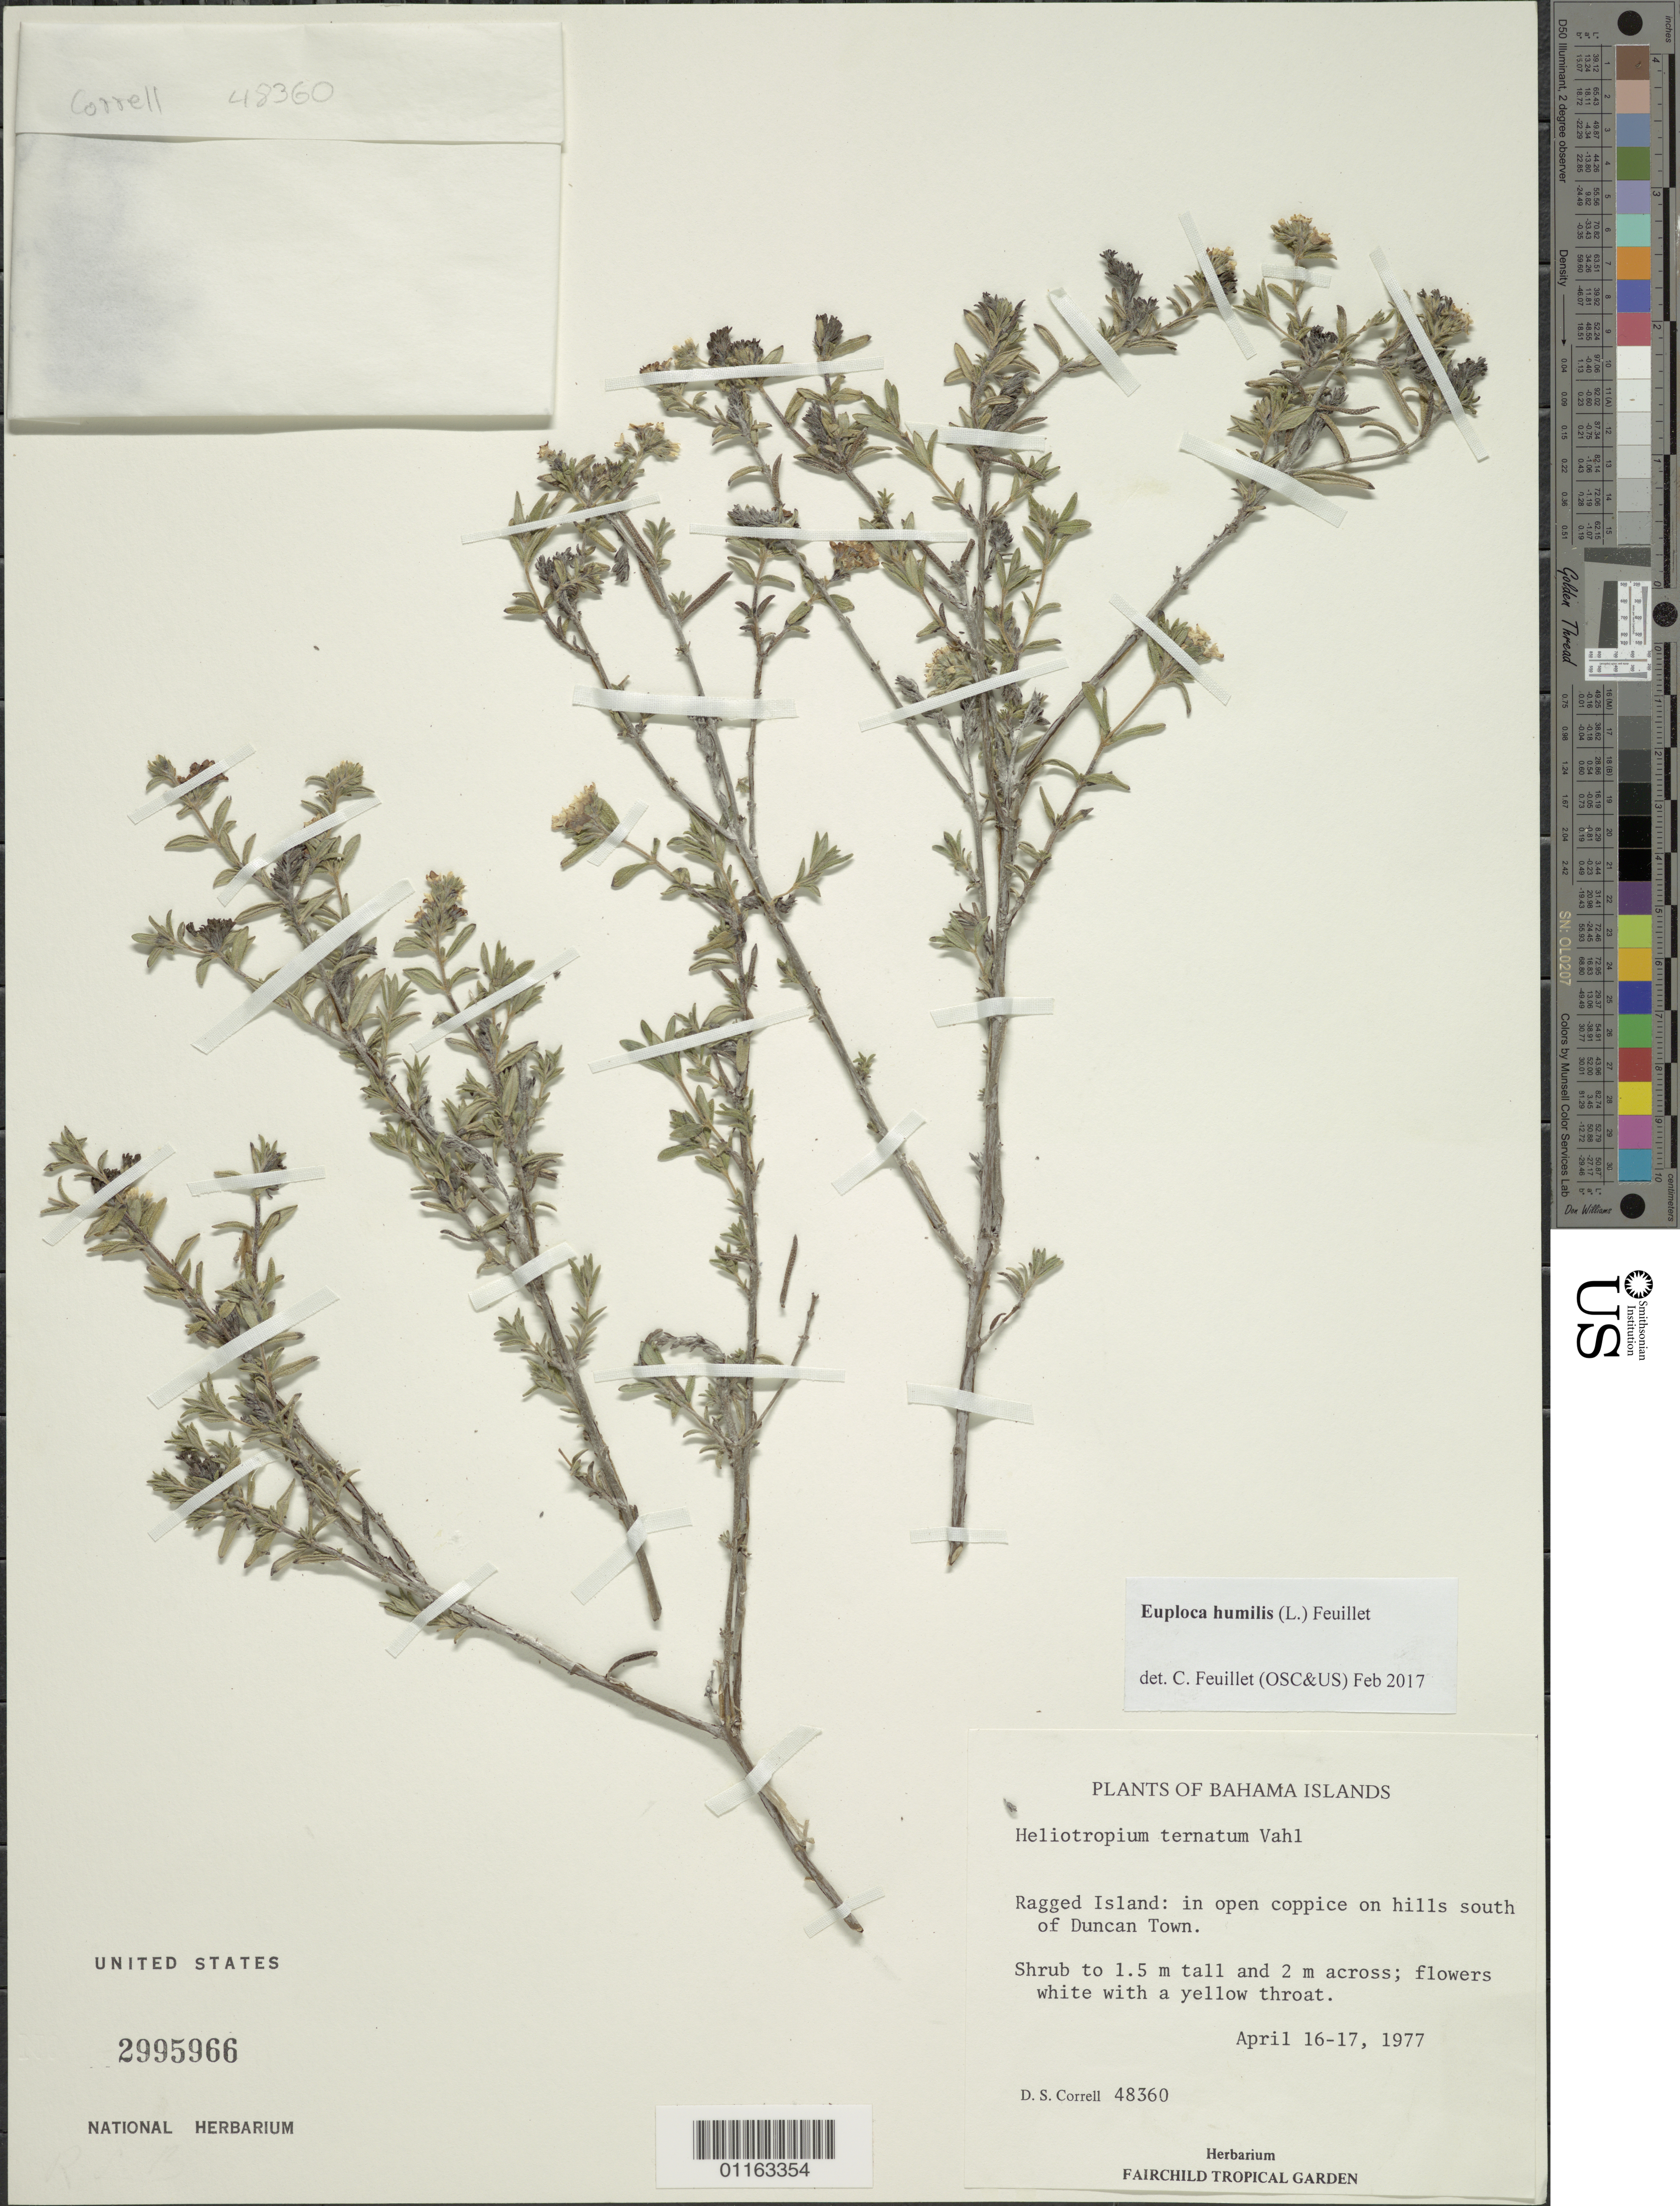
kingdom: Plantae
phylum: Tracheophyta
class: Magnoliopsida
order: Boraginales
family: Heliotropiaceae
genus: Euploca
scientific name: Euploca humilis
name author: (L.) Feuillet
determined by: Feuillet, C.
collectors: D. S. Correll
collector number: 48360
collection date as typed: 16 Apr 1977 to 17 Apr 1977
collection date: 1977-04-16/1977-04-17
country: Bahamas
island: Ragged I.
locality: Hills south of Duncan Town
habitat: In open coppice on hills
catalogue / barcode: US 2995966